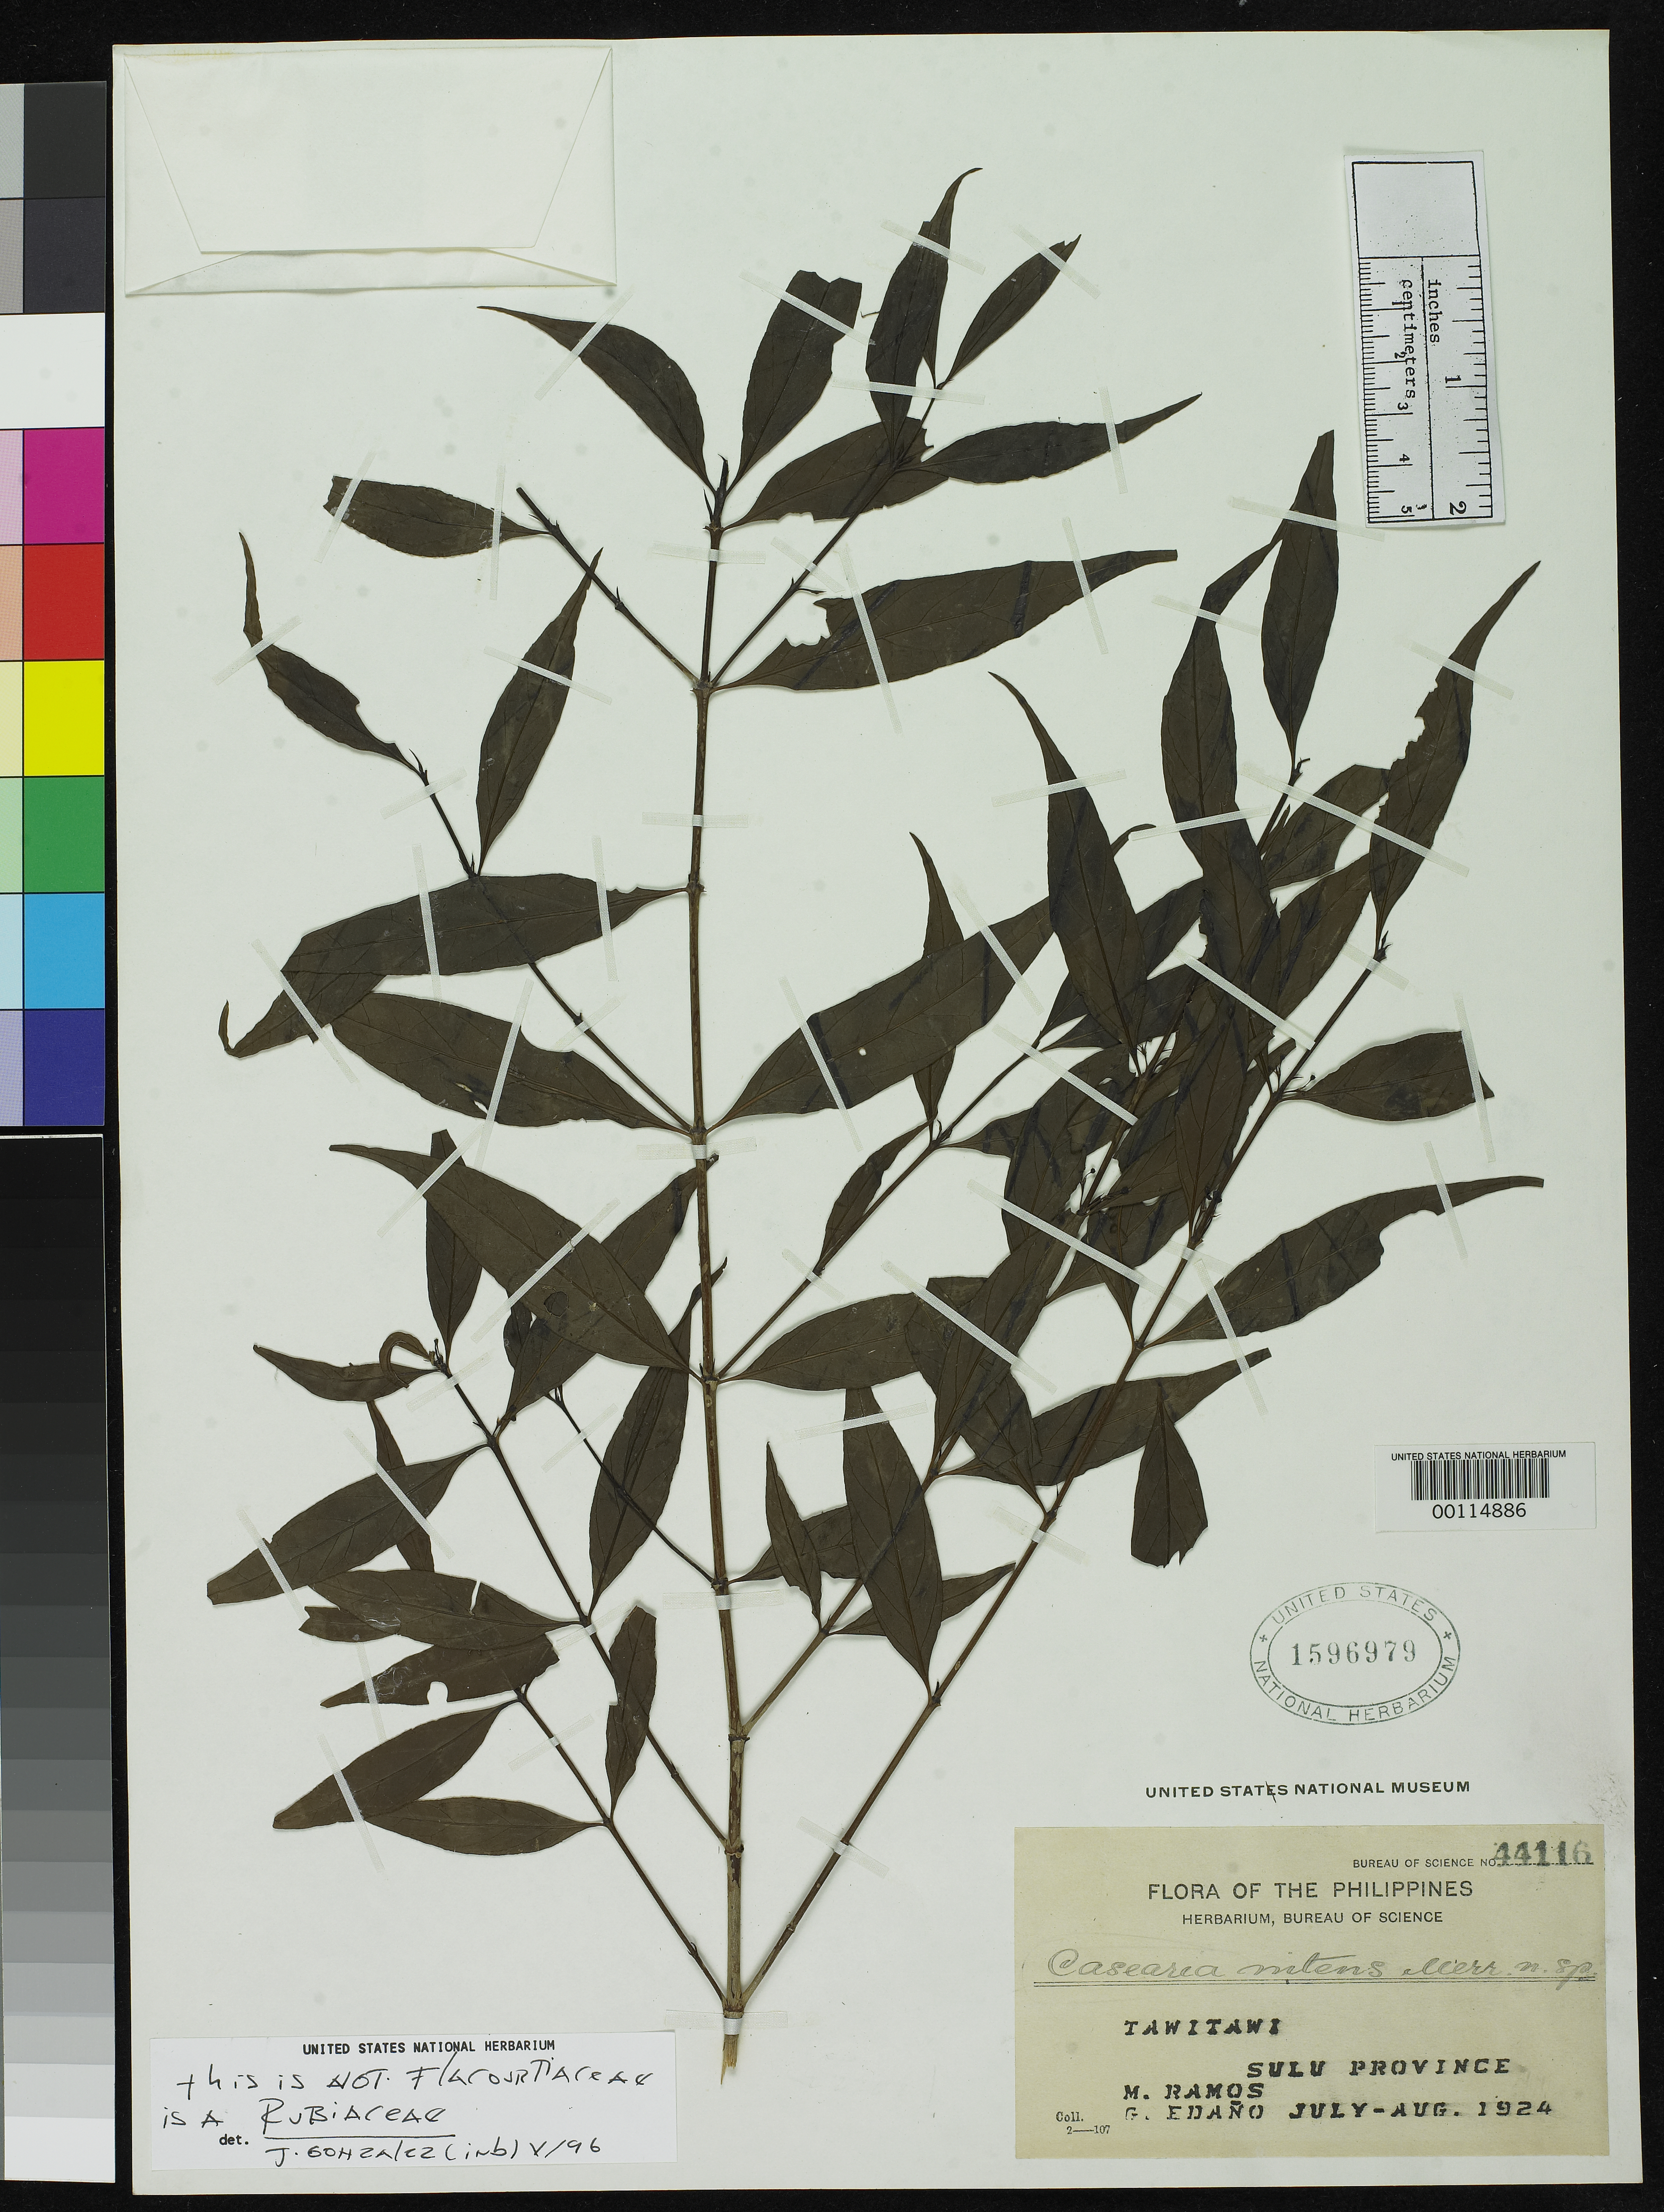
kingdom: Plantae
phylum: Tracheophyta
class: Magnoliopsida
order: Malpighiales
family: Salicaceae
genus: Casearia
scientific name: Casearia nitens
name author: Merr.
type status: Isotype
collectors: M. Ramos & G. E. Edaño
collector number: Bur. Sci. 44116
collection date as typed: Jul 1924 to -- Aug 1924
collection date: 1924-07/1924-08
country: Philippines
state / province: Muslim Mindanao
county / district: Sulu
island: Tawitawi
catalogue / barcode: US 1596979